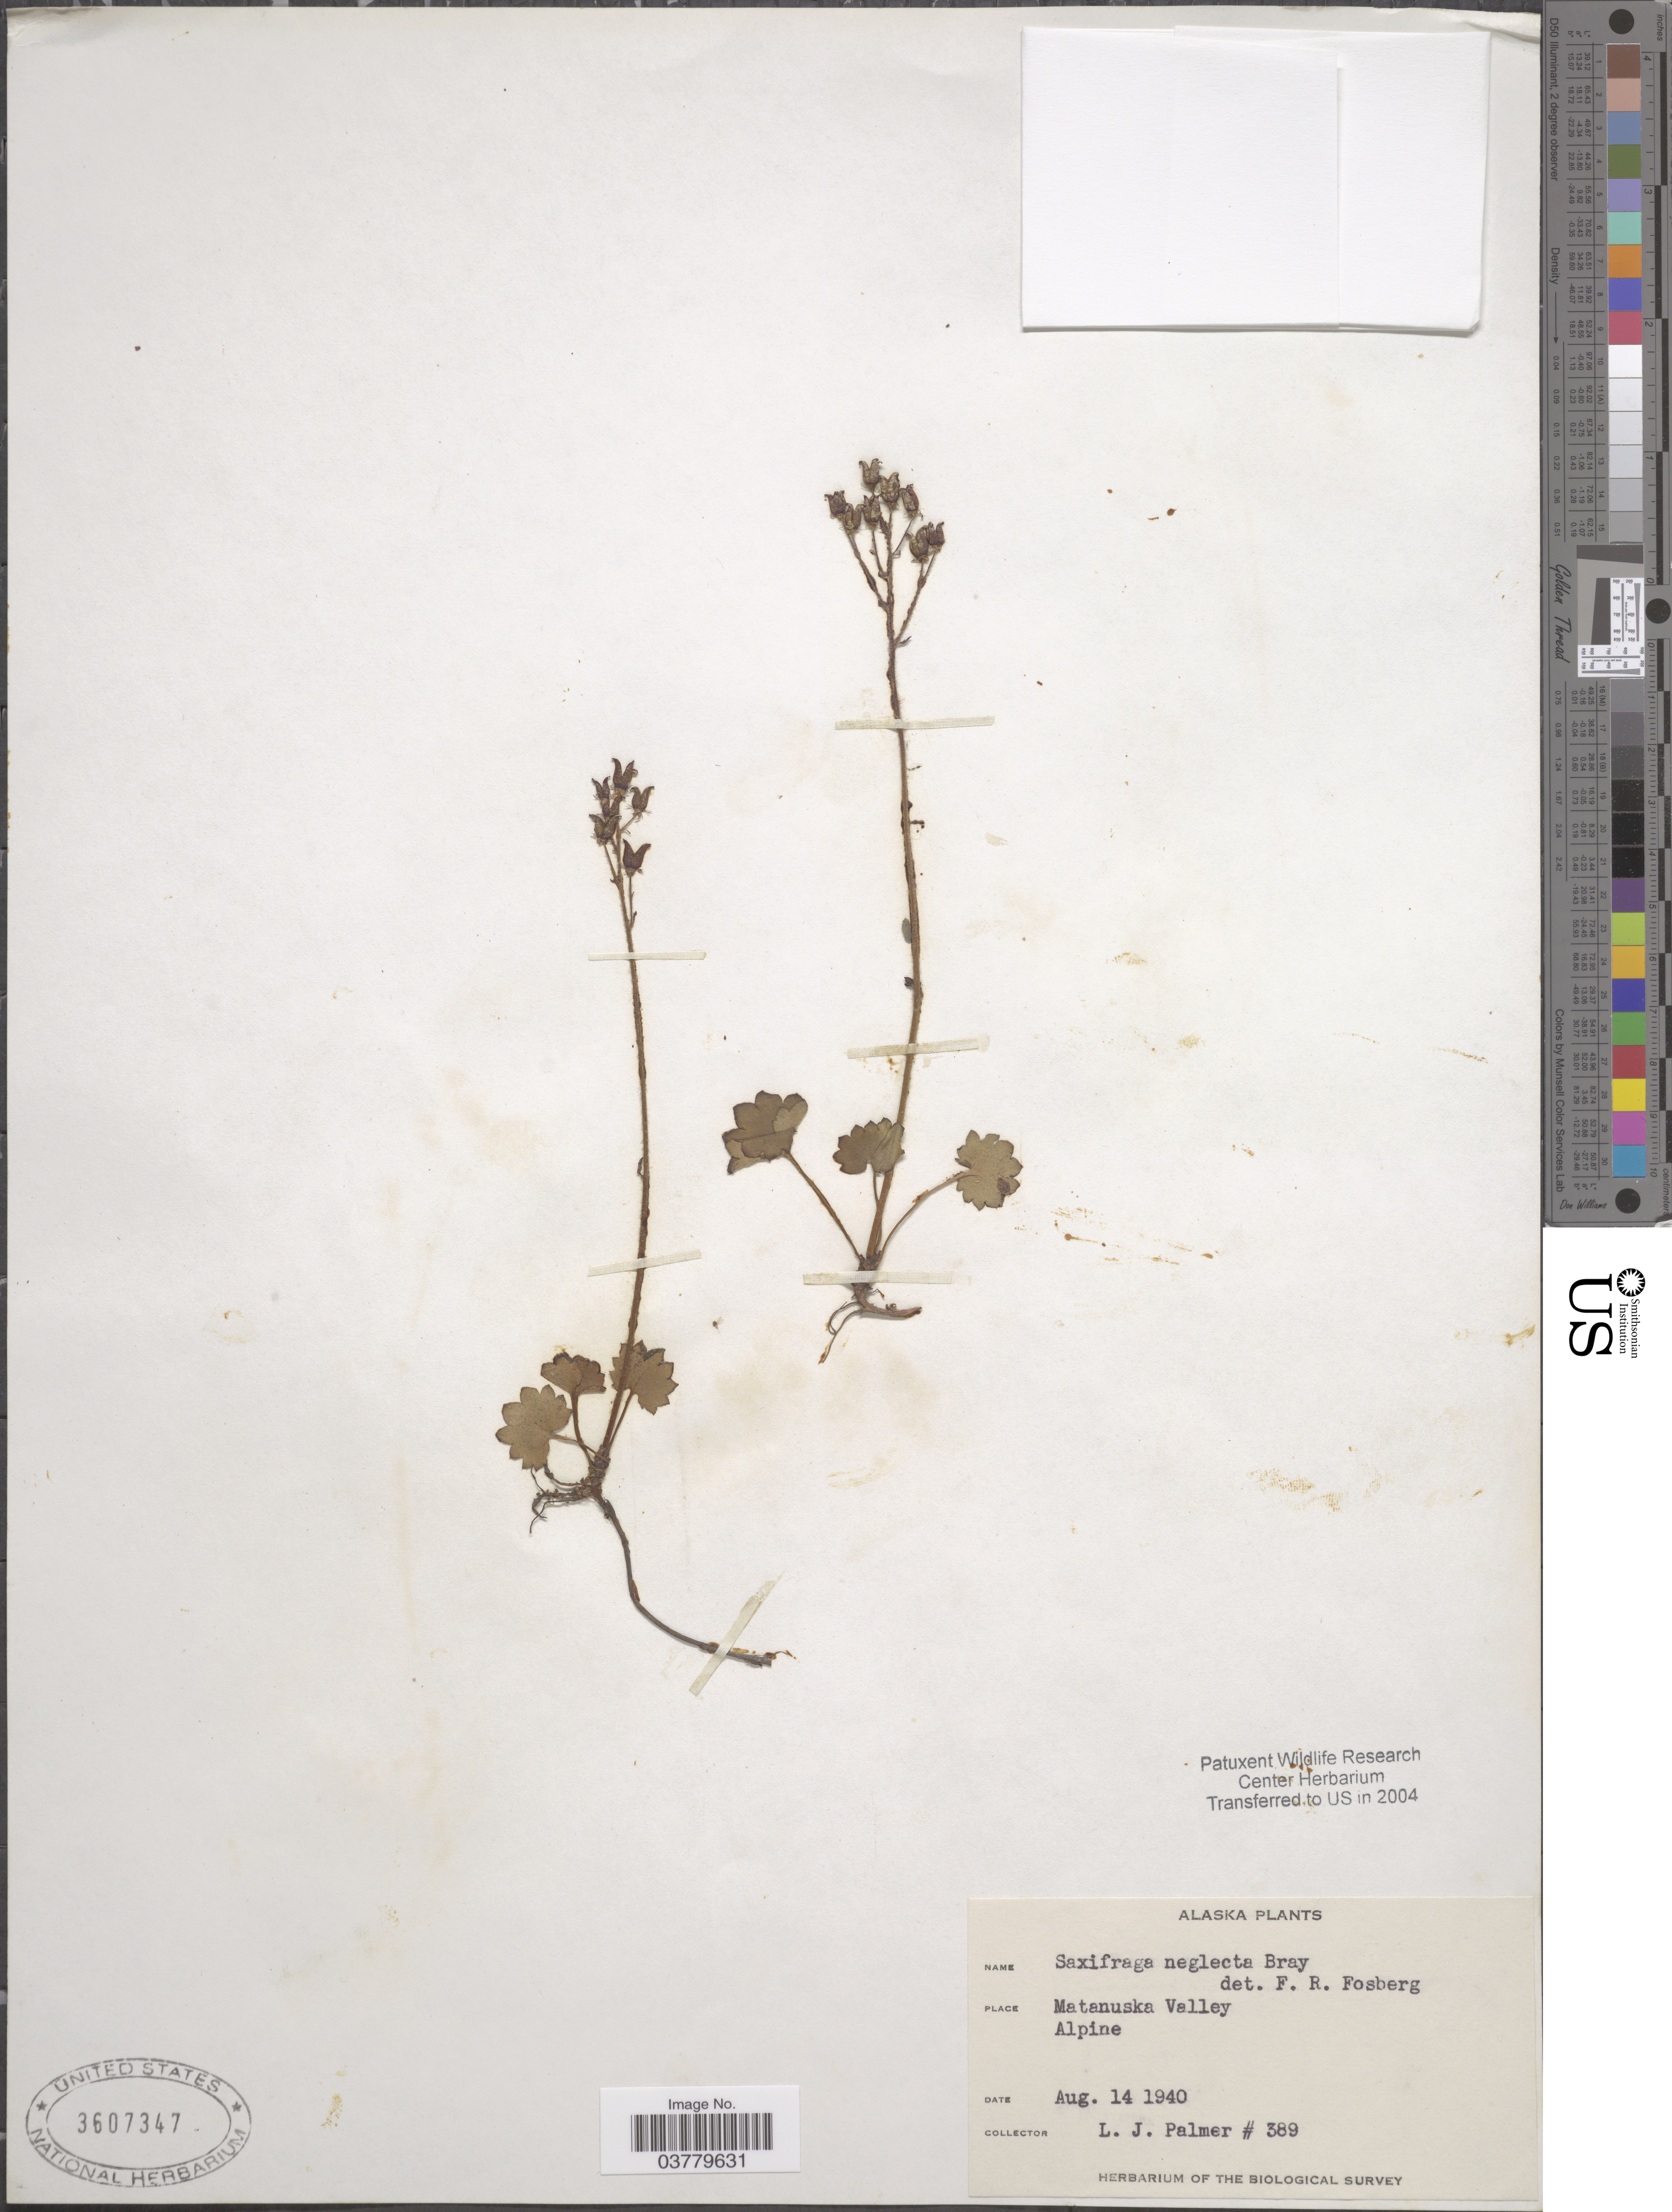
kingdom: Plantae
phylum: Tracheophyta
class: Magnoliopsida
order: Saxifragales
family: Saxifragaceae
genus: Micranthes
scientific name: Micranthes nudicaulis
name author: (D. Don) Gornall & H. Ohba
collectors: L. J. Palmer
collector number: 389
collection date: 1940-08-14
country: United States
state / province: Alaska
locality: Matanuska Valley. Alpine.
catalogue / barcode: US 3607347